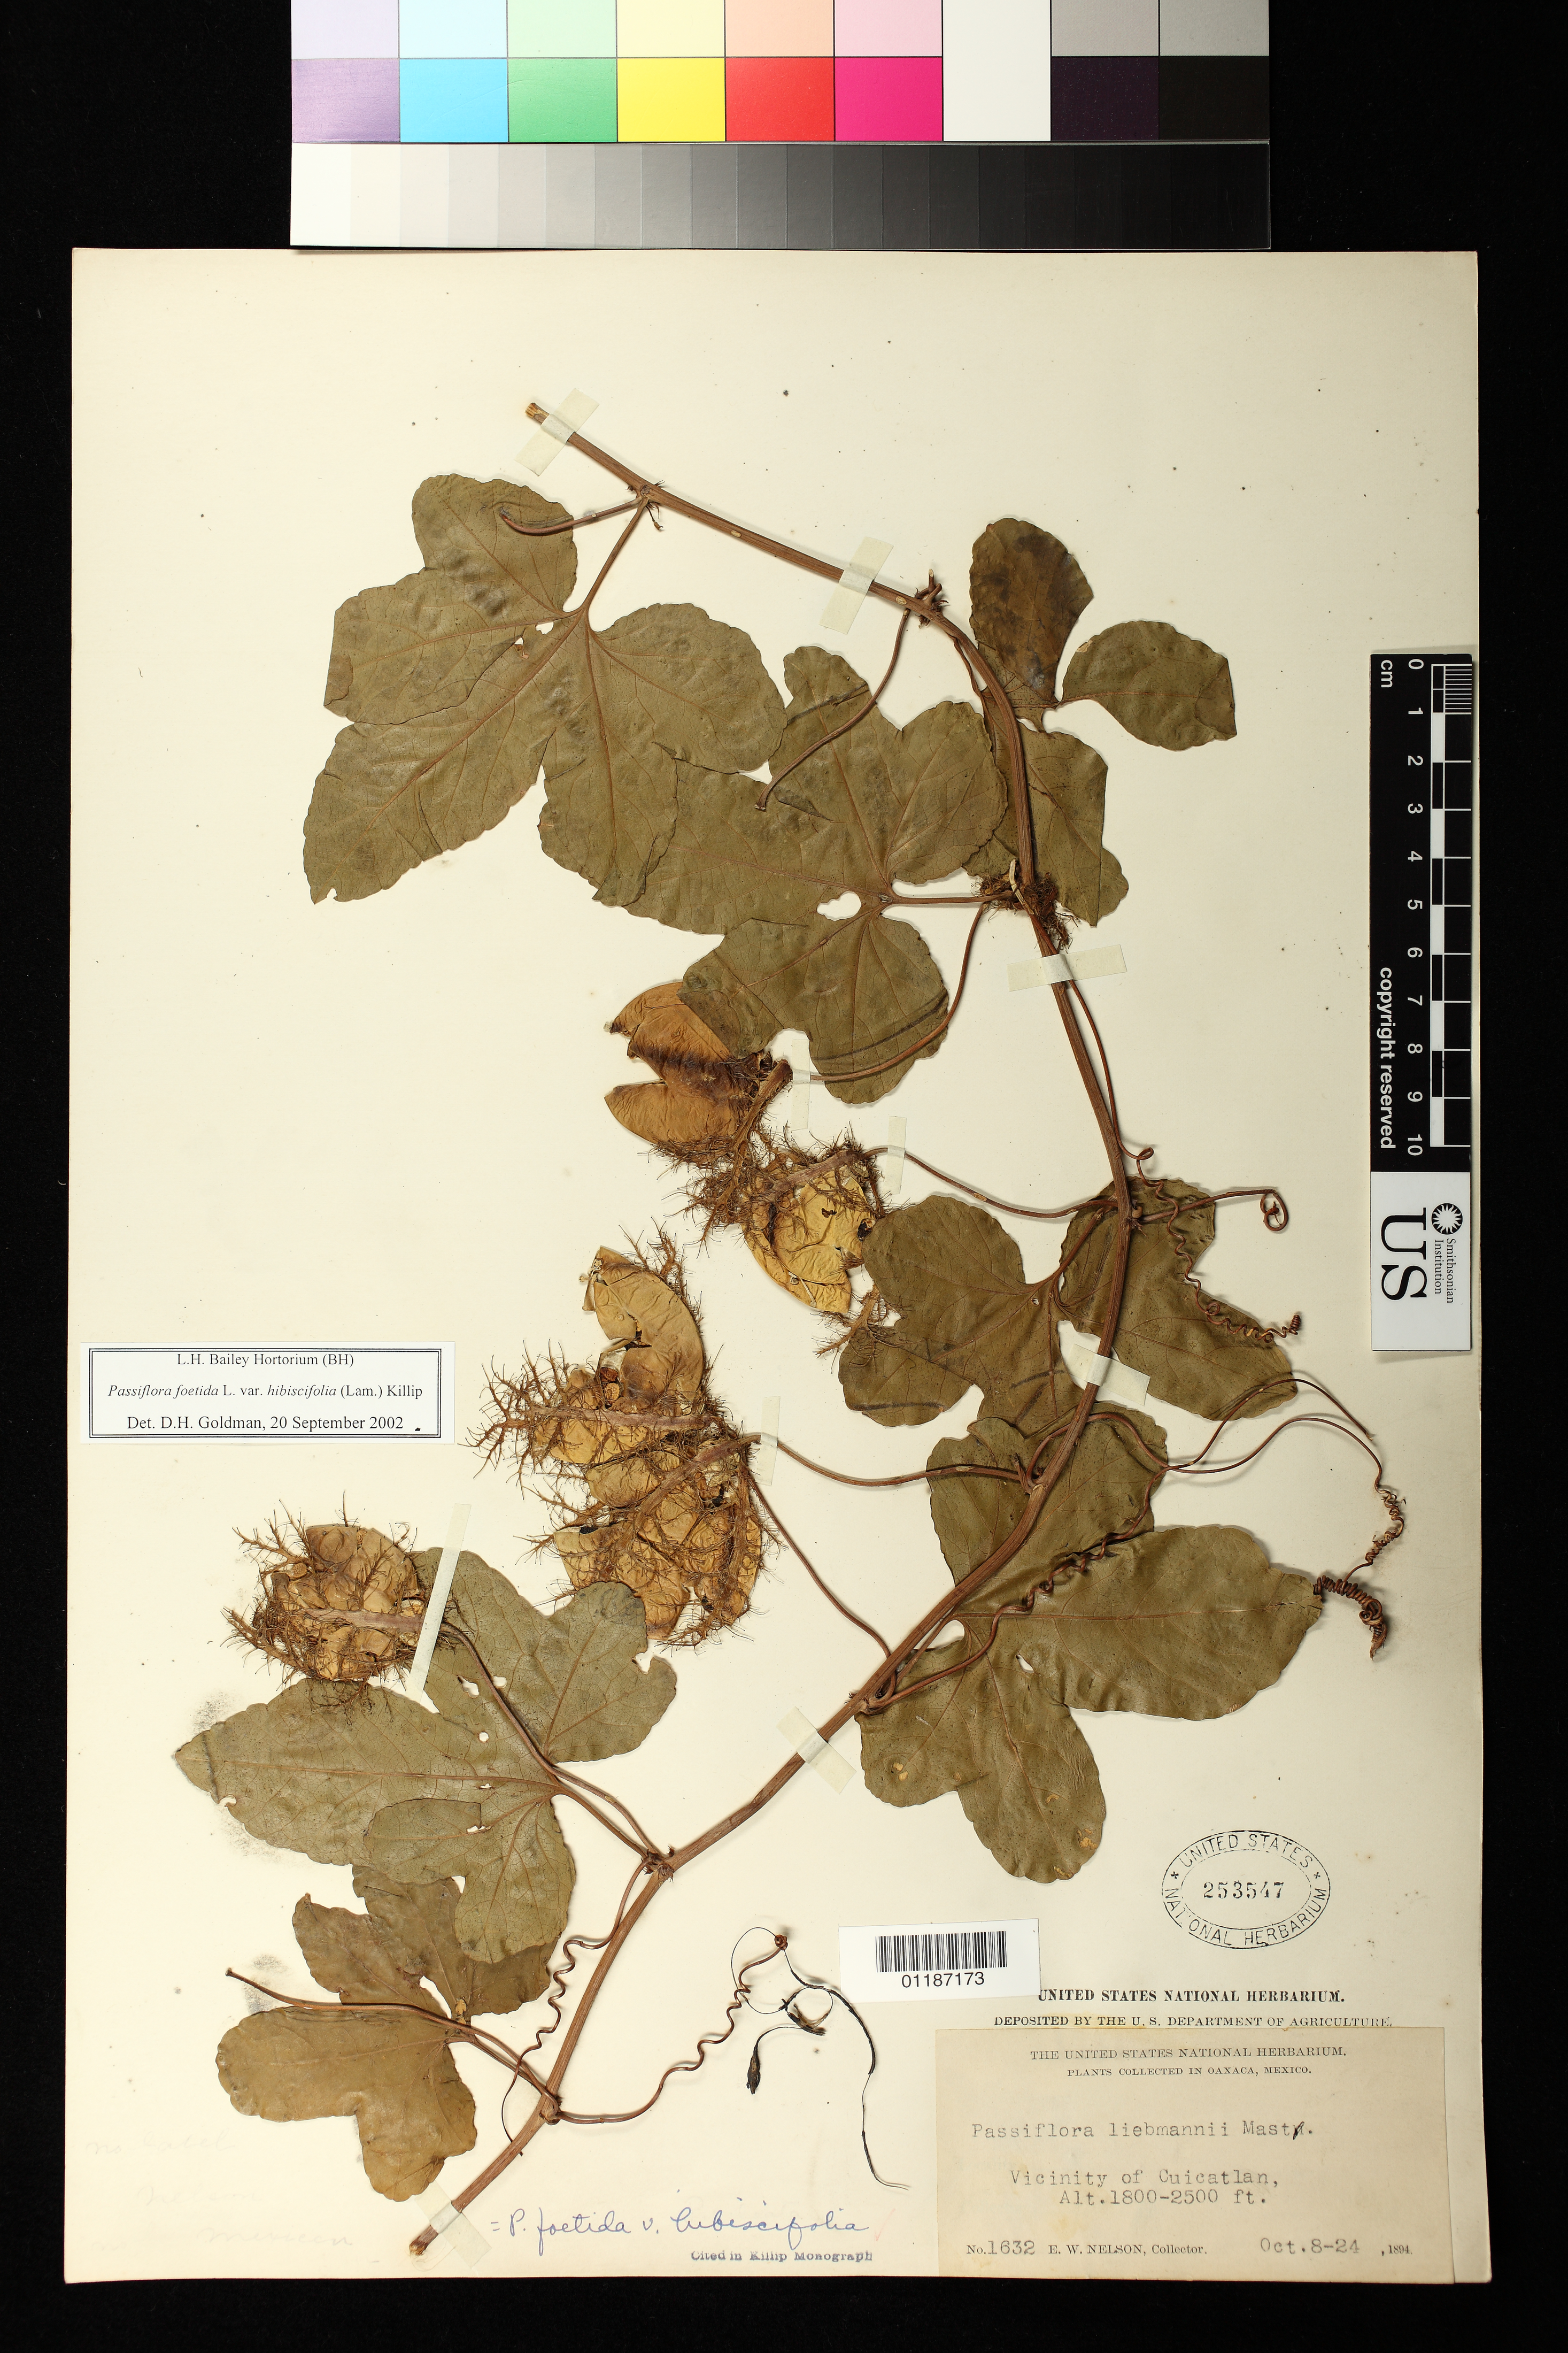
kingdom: Plantae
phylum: Tracheophyta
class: Magnoliopsida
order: Malpighiales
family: Passifloraceae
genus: Passiflora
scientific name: Passiflora foetida var. hibiscifolia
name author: L.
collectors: E. W. Nelson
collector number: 1632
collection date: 1894-10-08/1894-10-24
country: Mexico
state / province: Oaxaca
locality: Vinicity of Cuicatlan.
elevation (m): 549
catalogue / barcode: US 253547